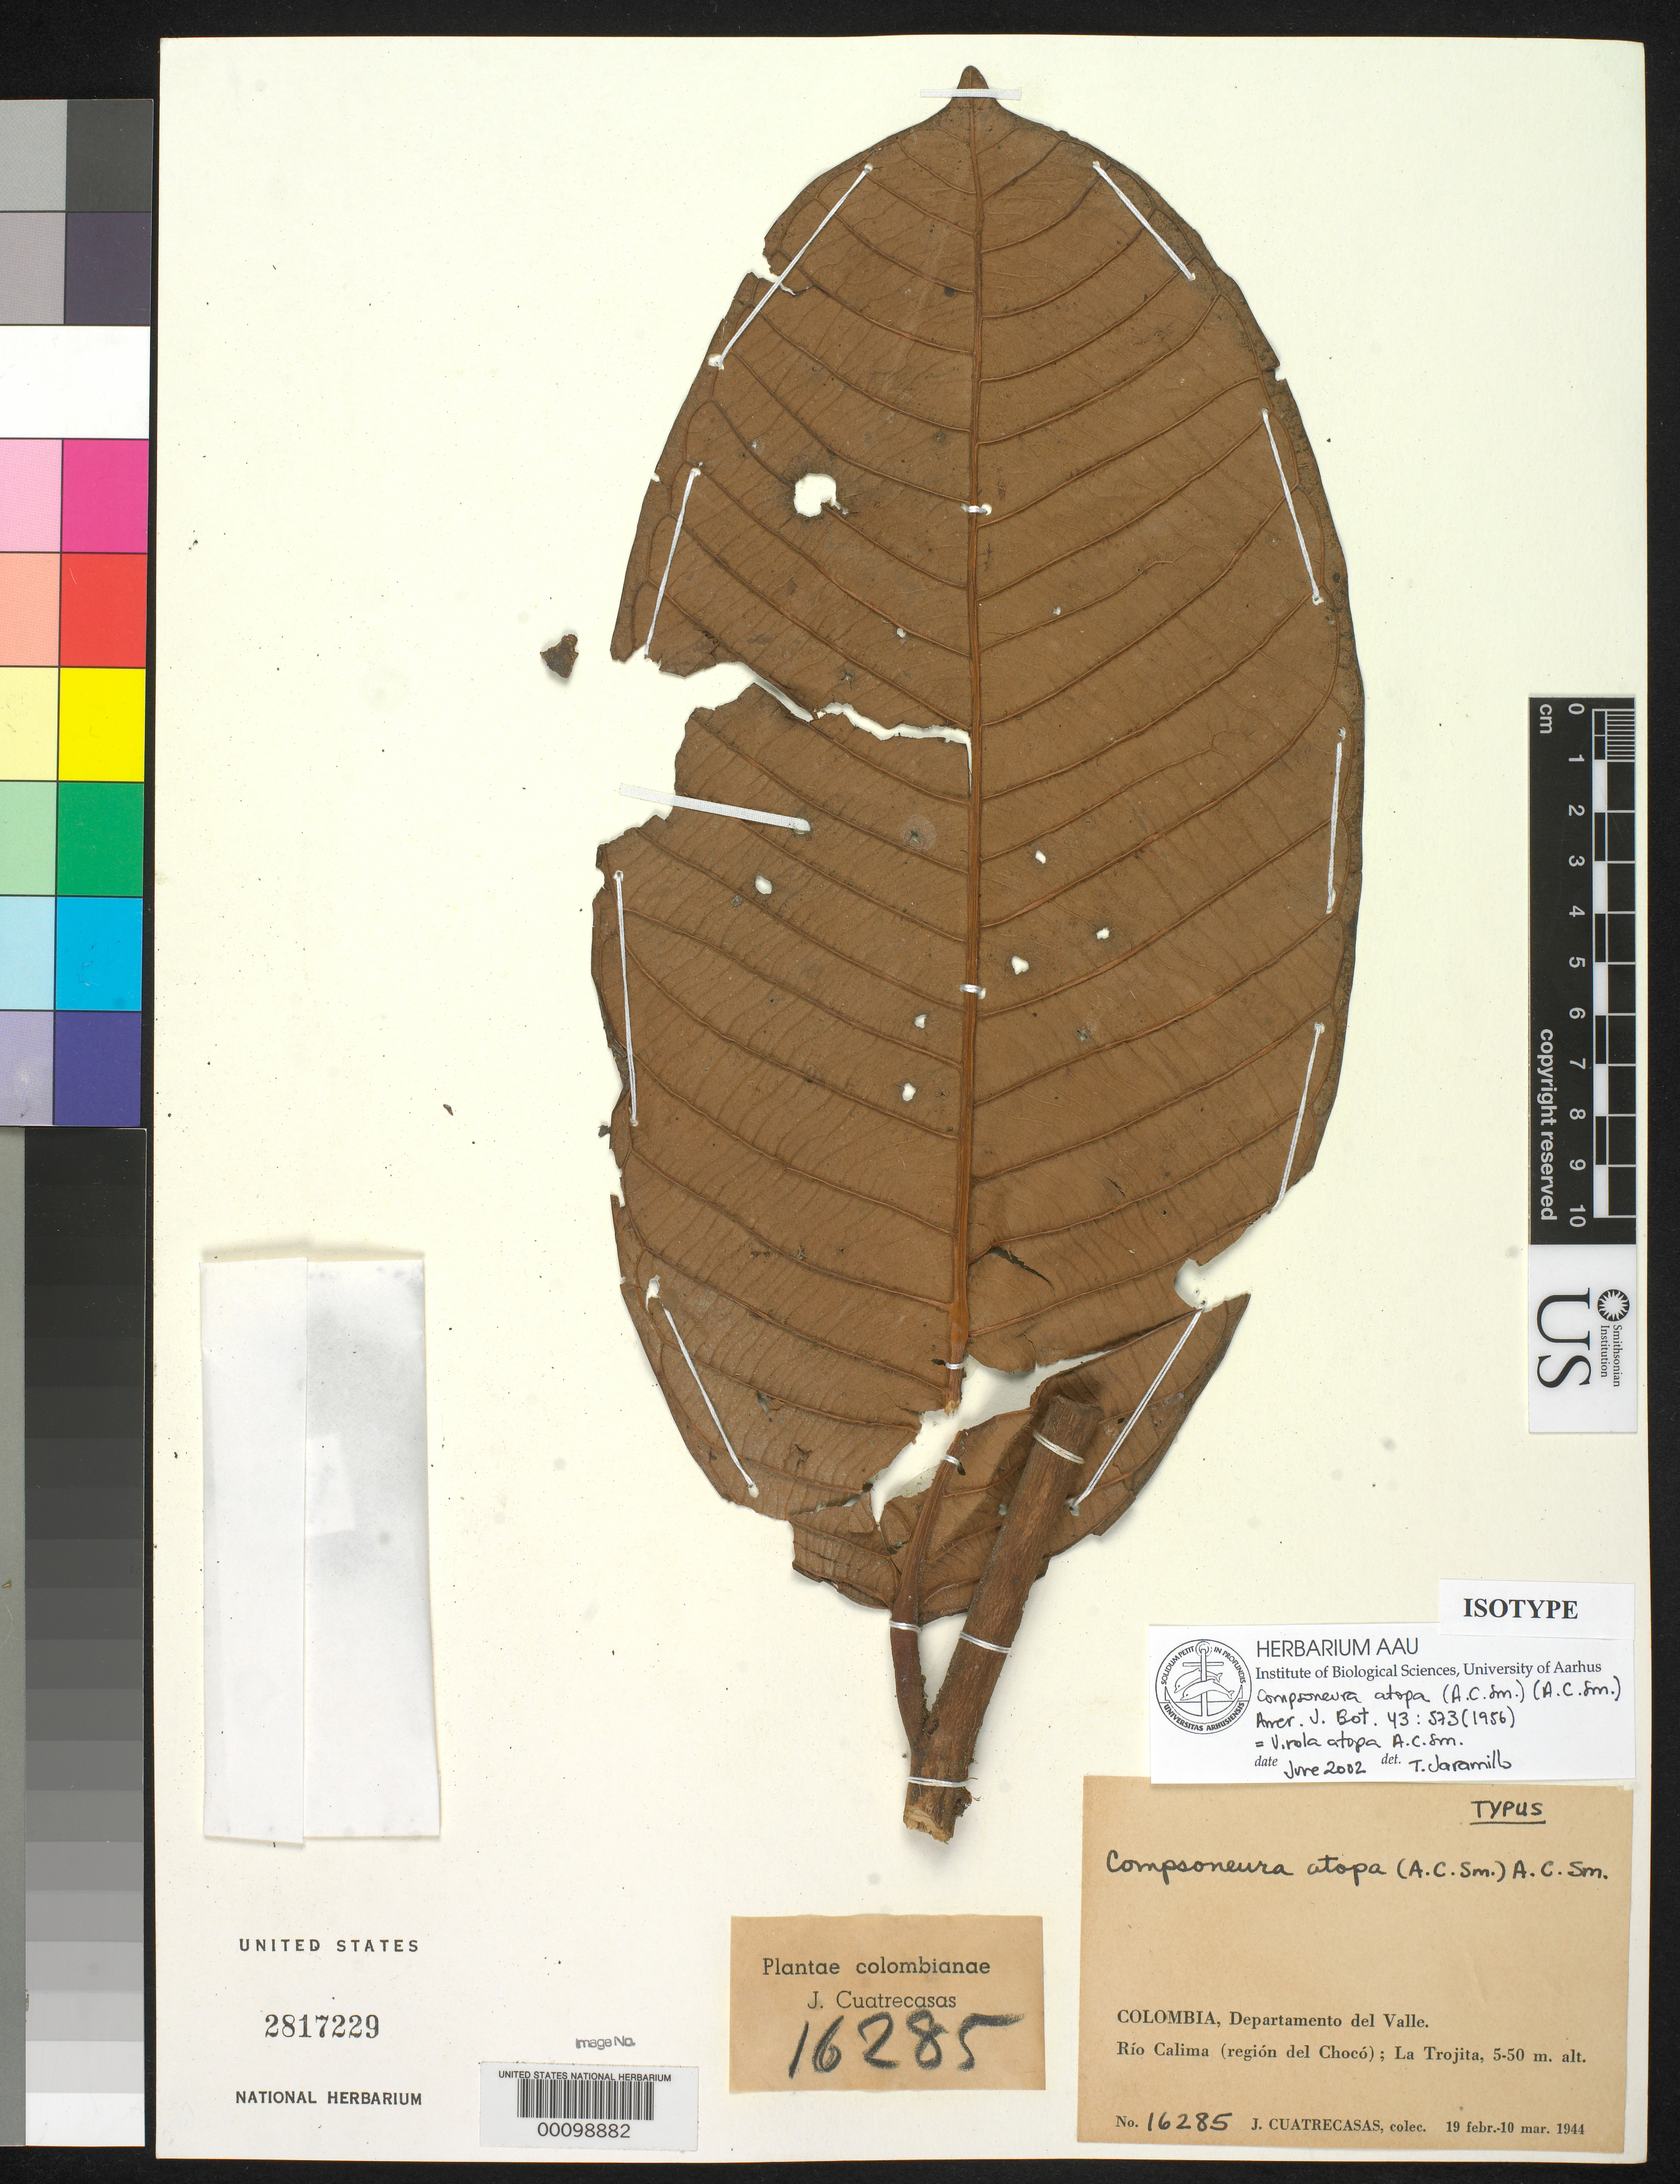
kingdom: Plantae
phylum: Tracheophyta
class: Magnoliopsida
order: Magnoliales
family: Myristicaceae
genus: Virola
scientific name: Virola atopa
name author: A.C. Sm.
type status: Isotype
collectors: J. Cuatrecasas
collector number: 16285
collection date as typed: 19 Feb 1944 to 10 Mar 1944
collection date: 1944-02-19/1944-03-10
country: Colombia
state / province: Valle del Cauca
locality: Río Calima (región del Chocó); La Trojita.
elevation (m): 5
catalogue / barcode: US 2817229